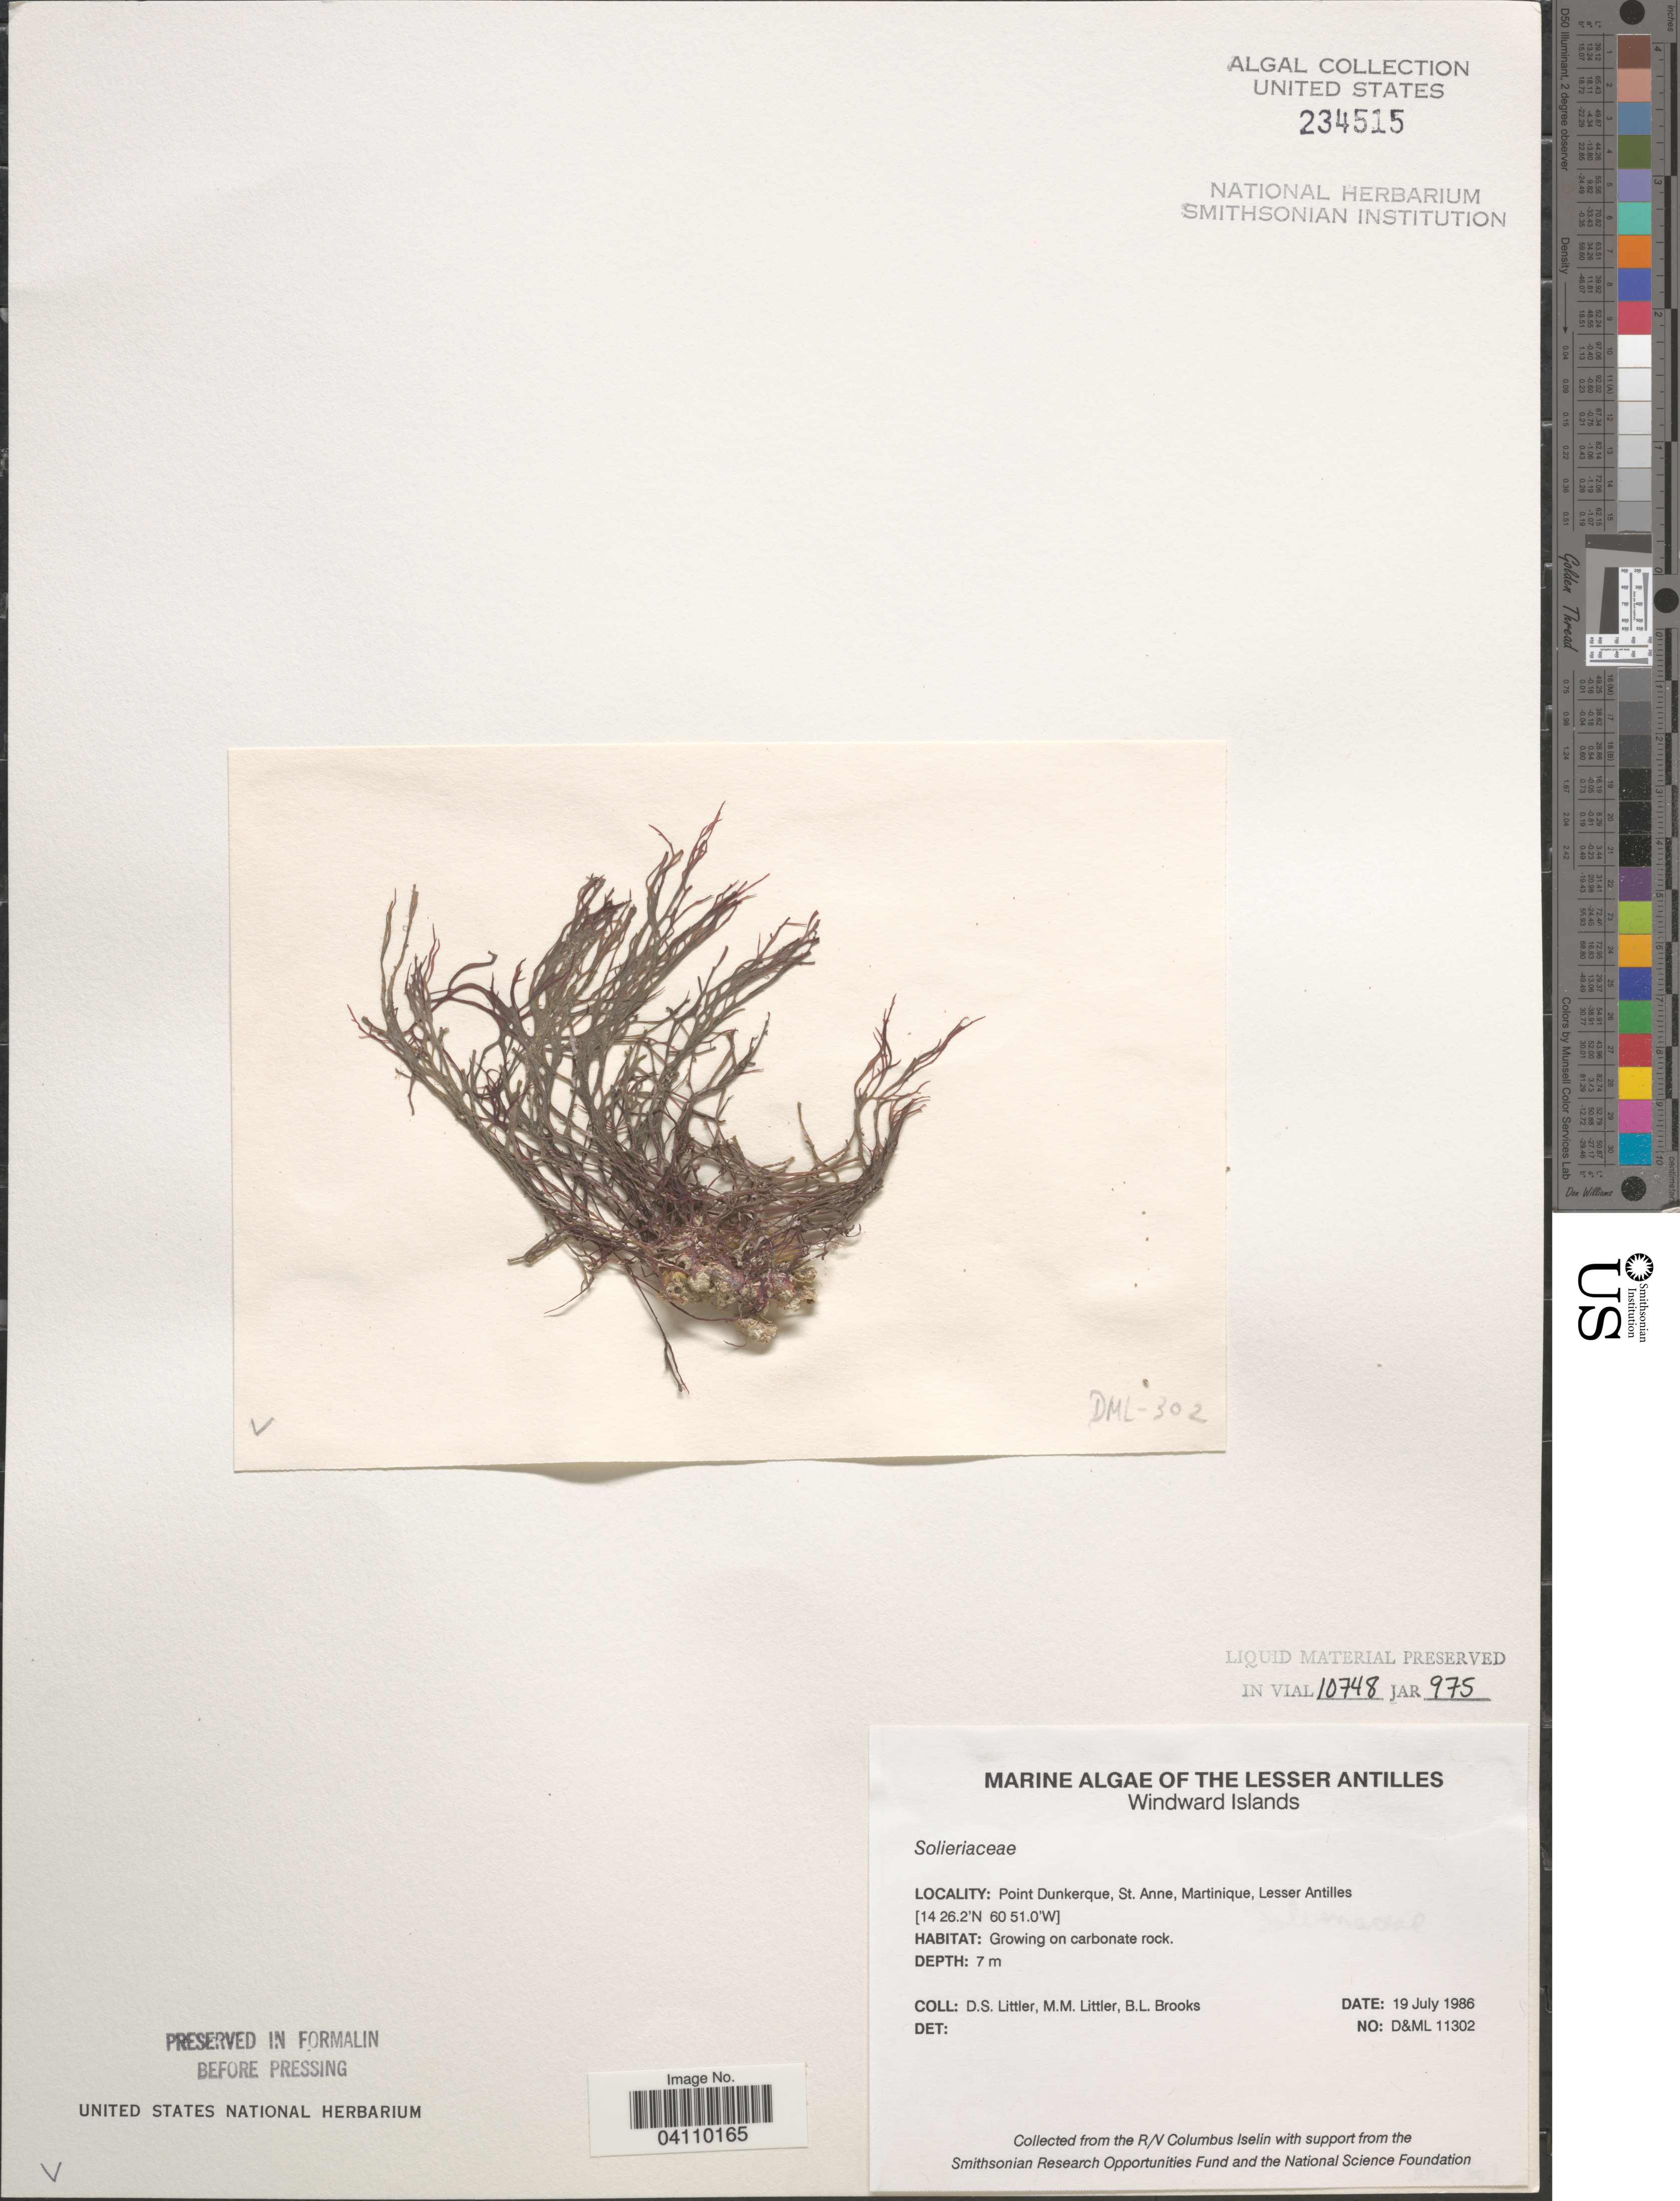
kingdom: Plantae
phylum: Rhodophyta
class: Florideophyceae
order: Gigartinales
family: Solieriaceae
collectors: D. S. Littler & B. Brooks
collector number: D&ML11302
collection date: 1986-07-19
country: Martinique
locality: The Lesser Antilles. Windward Islands. Point Dunkerque, St. Anne.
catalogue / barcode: US 234515